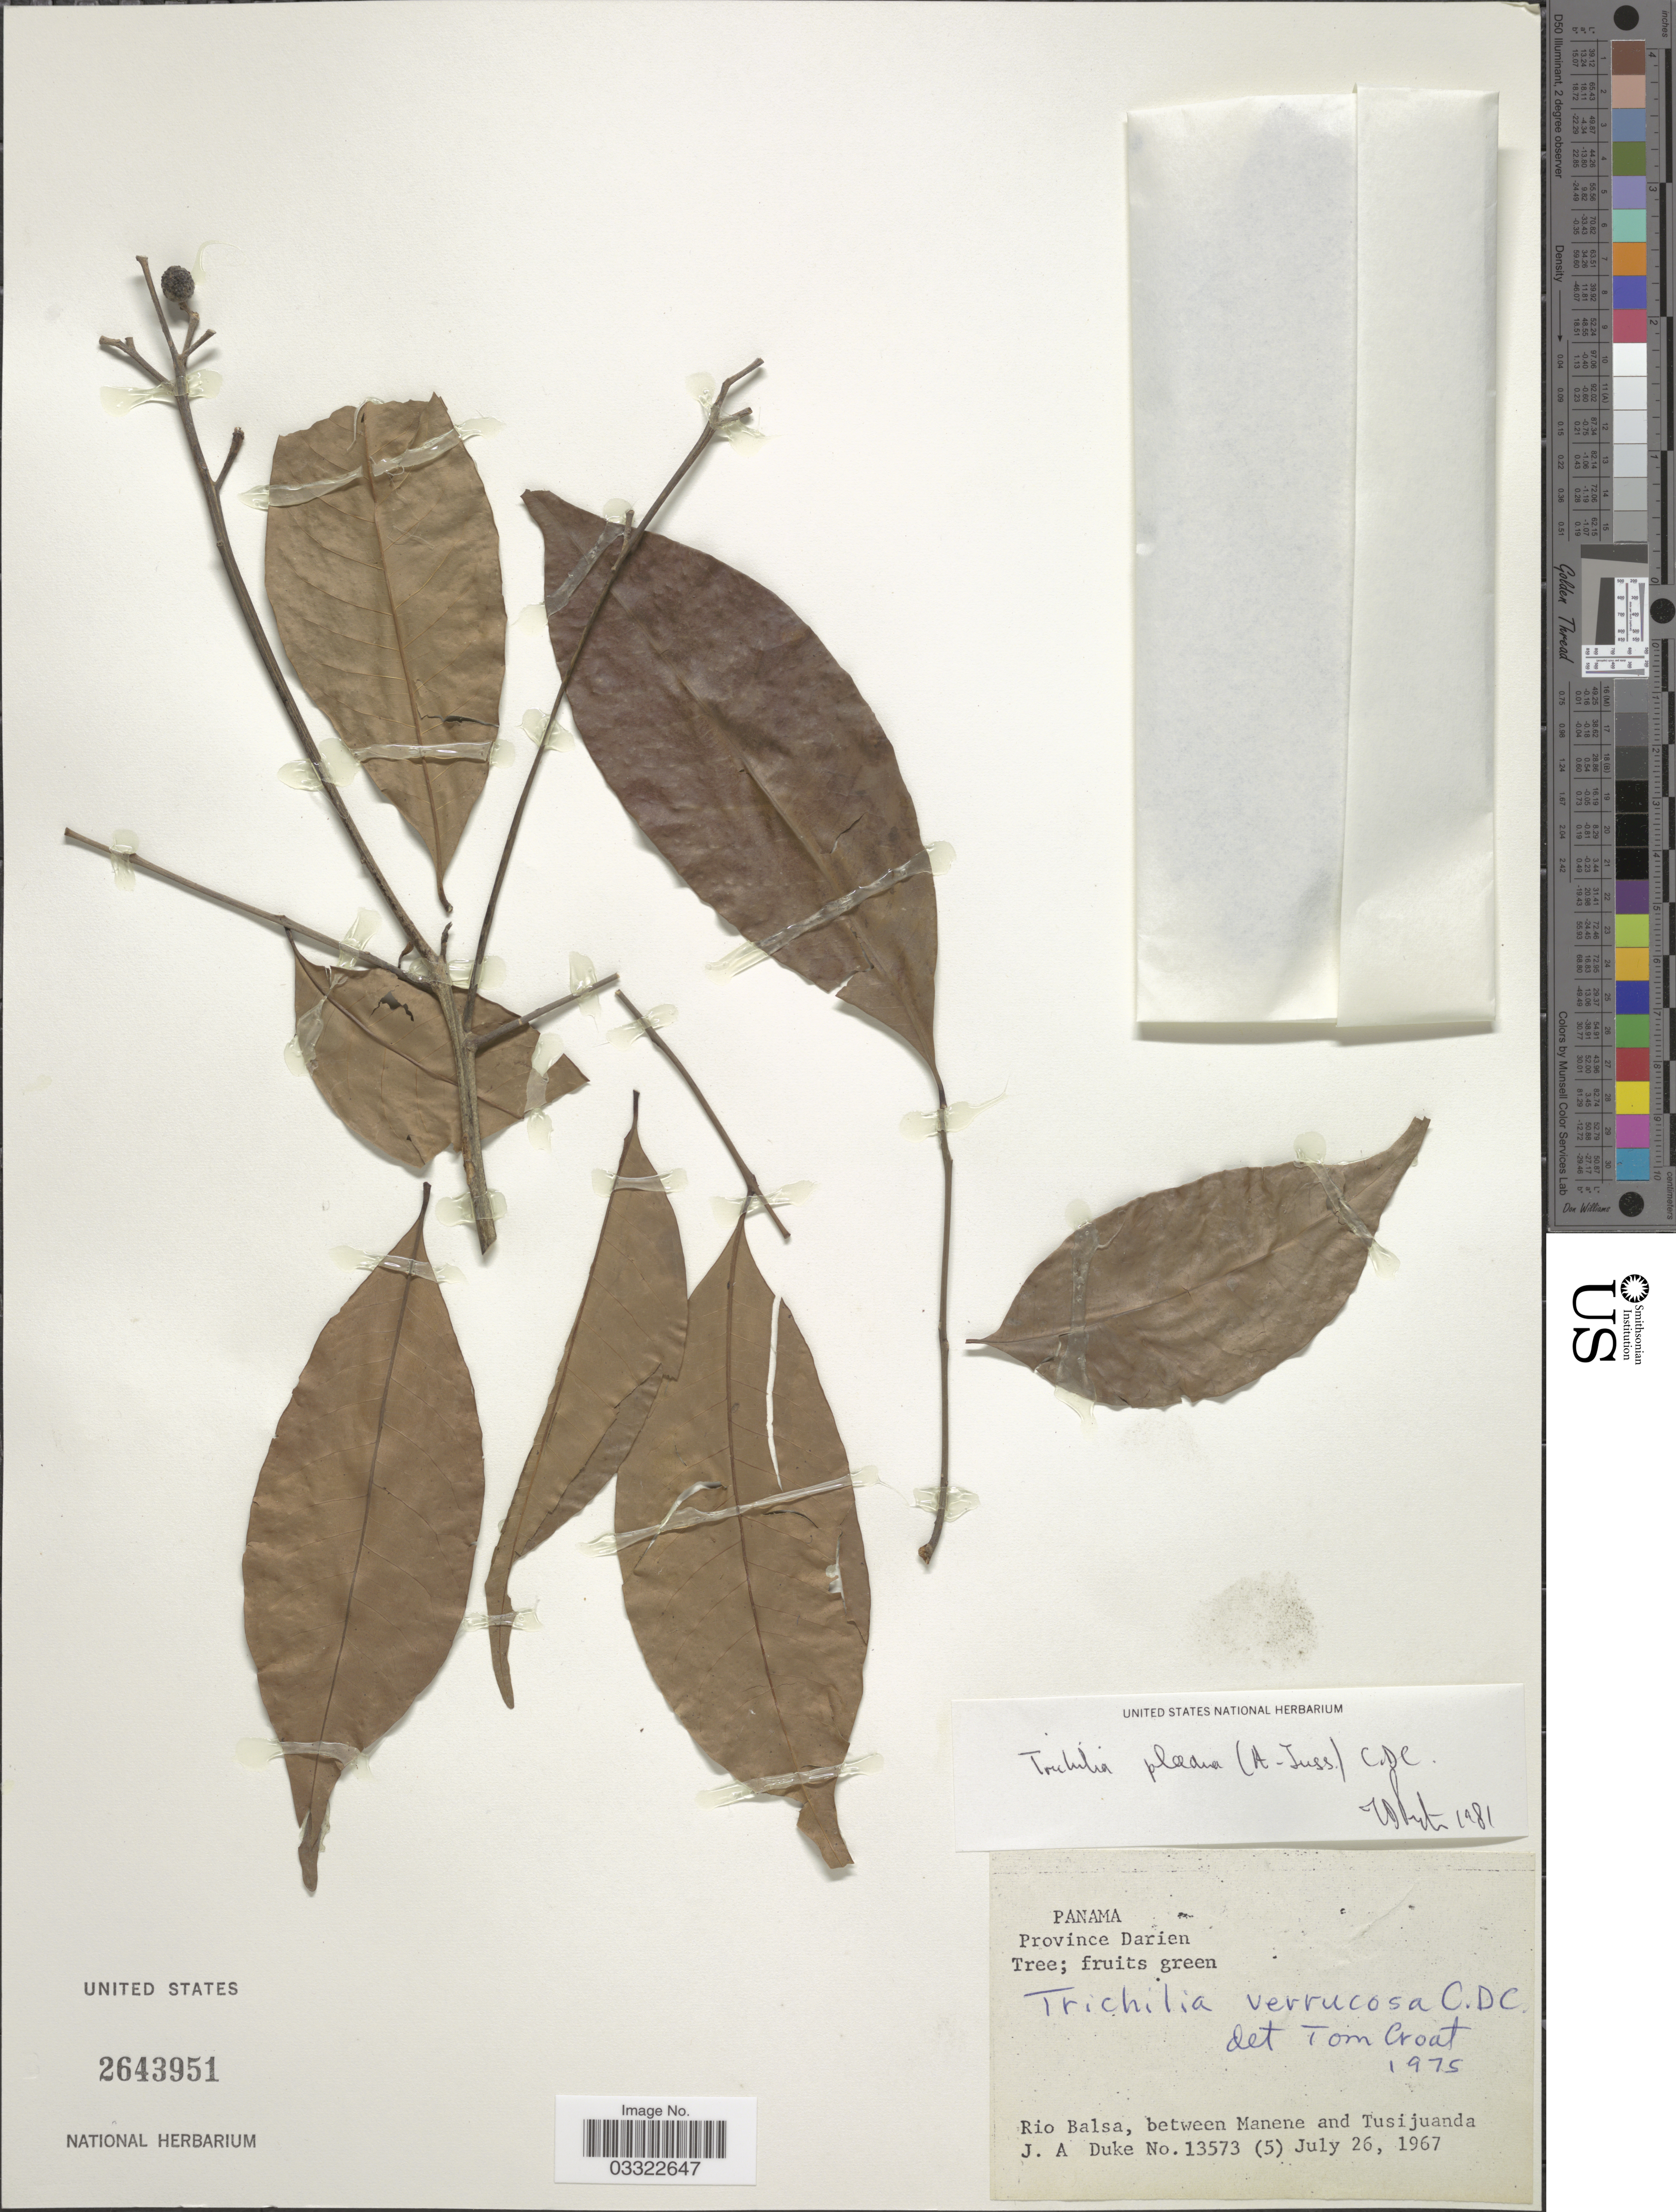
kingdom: Plantae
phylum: Tracheophyta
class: Magnoliopsida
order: Sapindales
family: Meliaceae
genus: Trichilia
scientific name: Trichilia pleeana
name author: (A. Juss.) C. DC.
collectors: J. A. Duke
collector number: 13573(5)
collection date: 1967-07-26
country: Panama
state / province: Darién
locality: Rio Balsa, between Manene and Tusijuanda.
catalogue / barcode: US 2643951